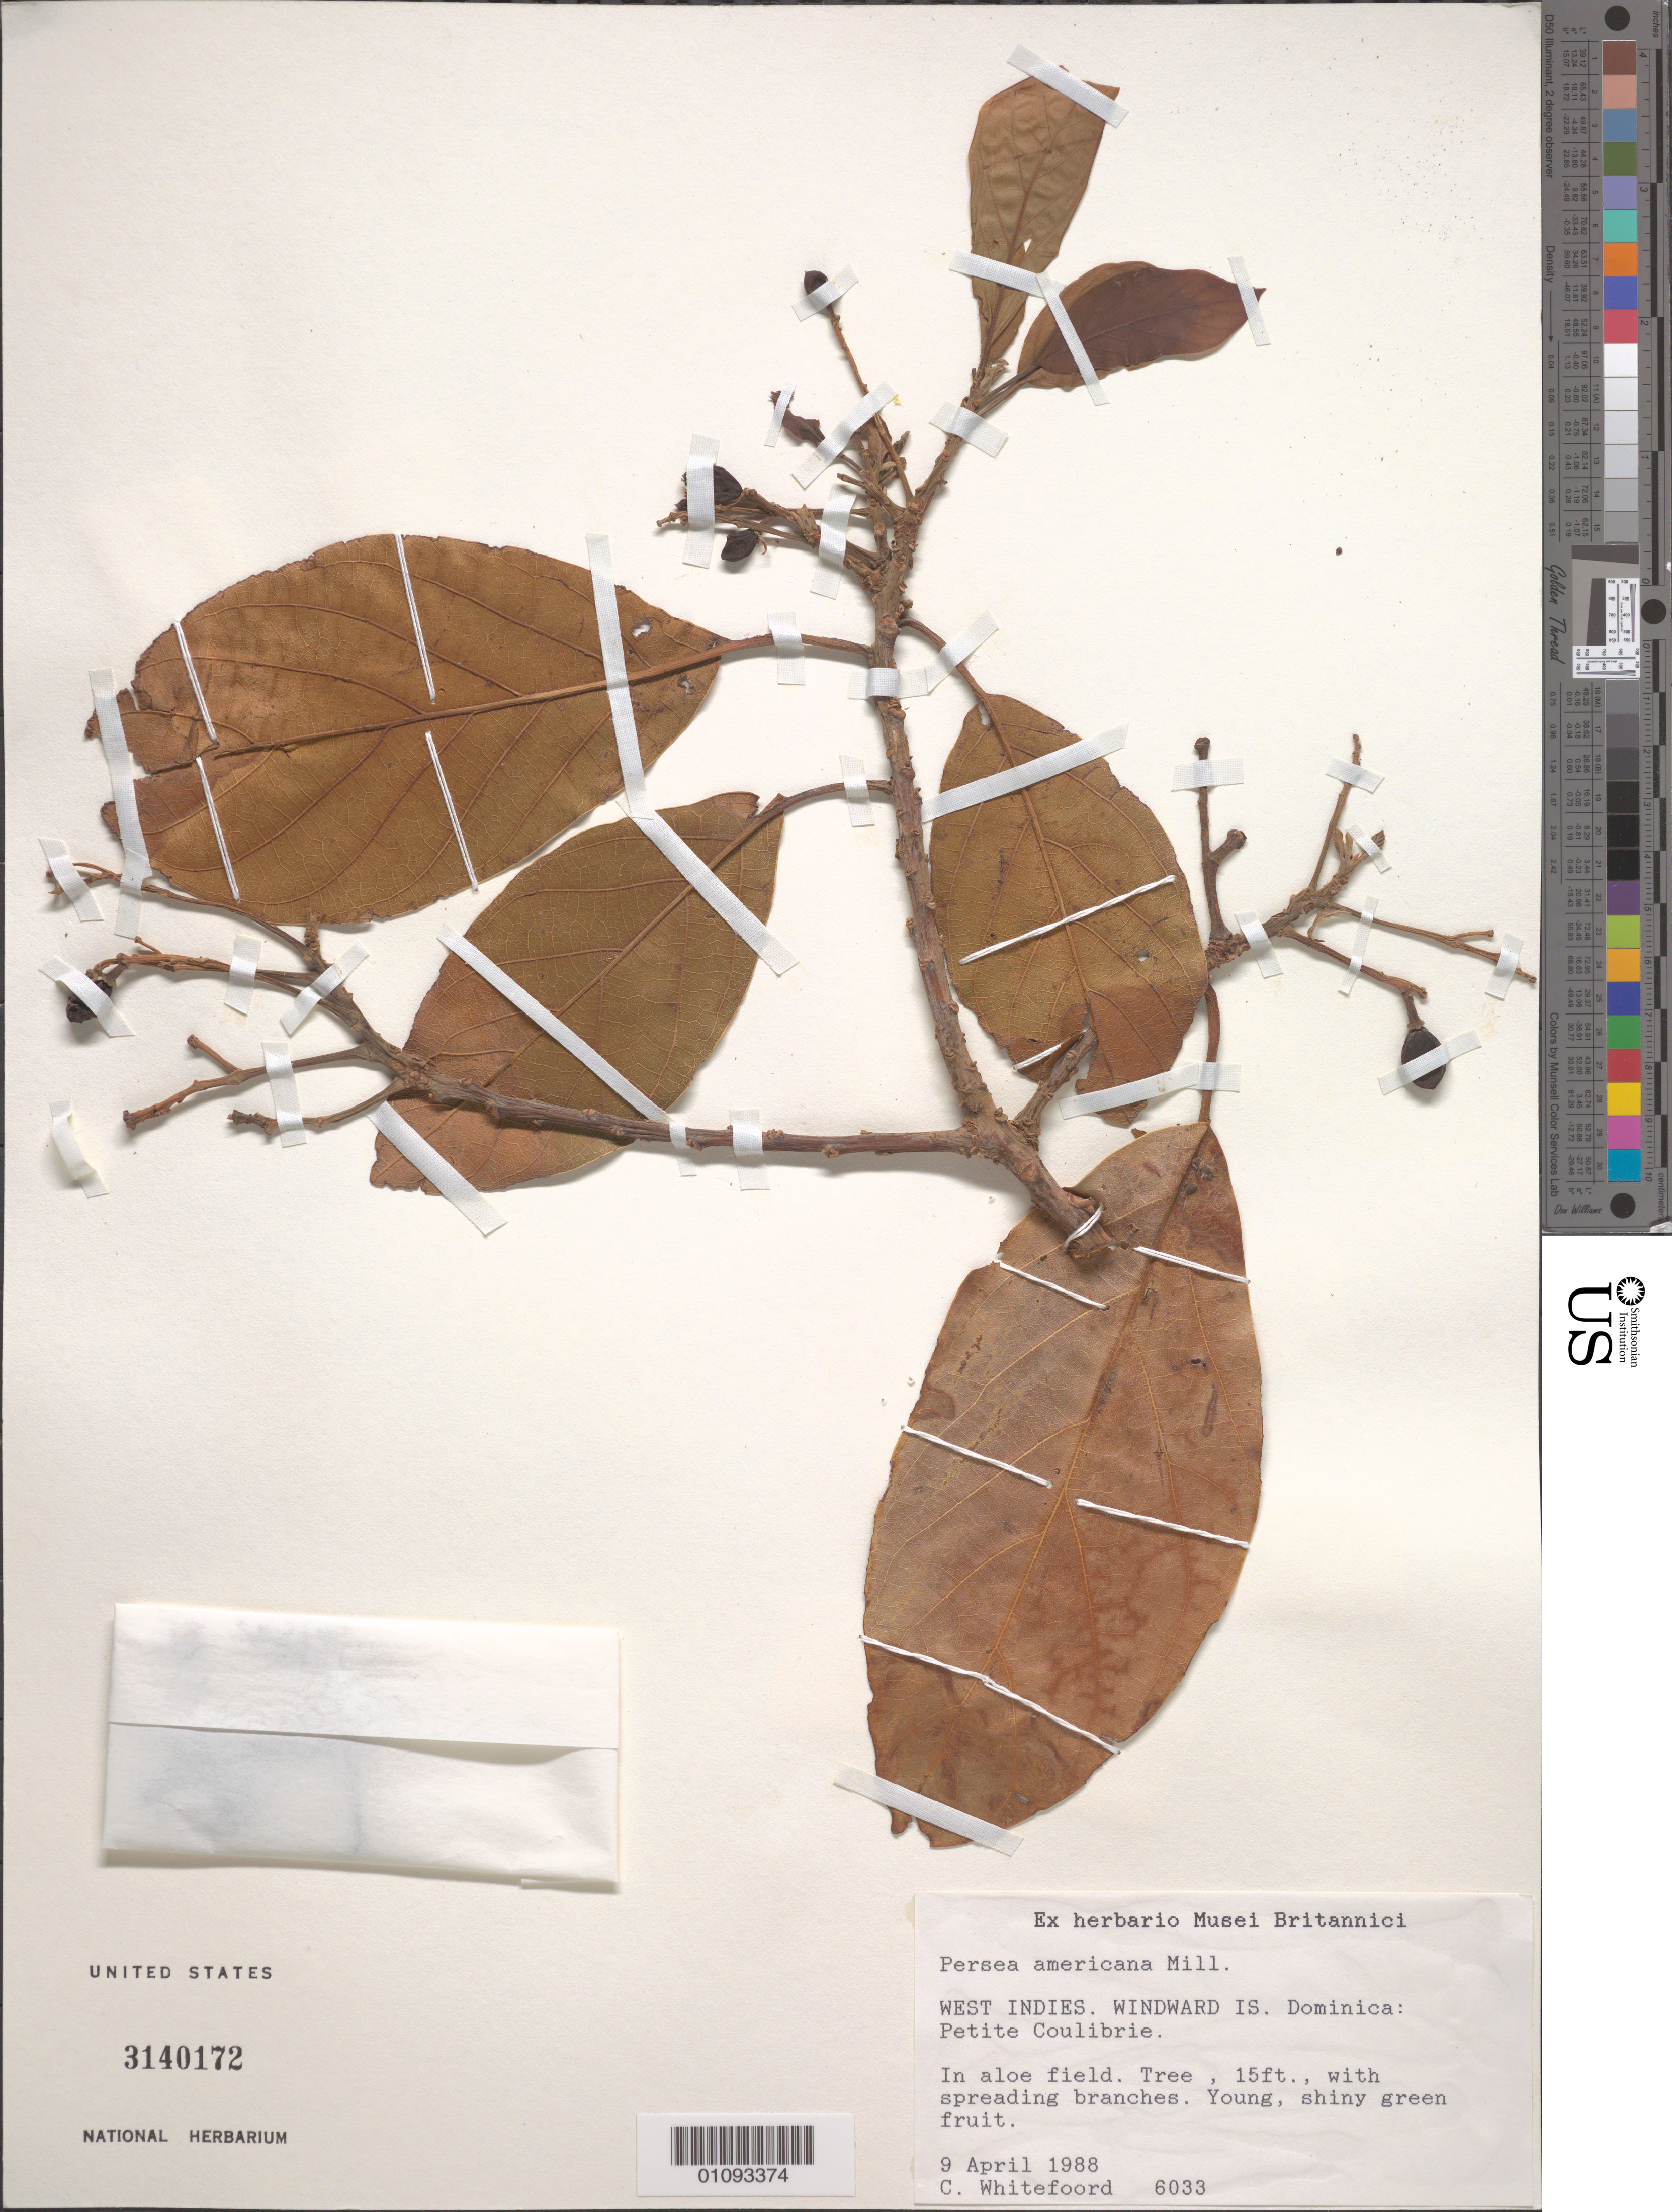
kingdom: Plantae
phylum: Tracheophyta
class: Magnoliopsida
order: Laurales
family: Lauraceae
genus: Persea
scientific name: Persea americana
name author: Mill.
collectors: C. Whitefoord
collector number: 6033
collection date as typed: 09 Apr 1988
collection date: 1988-04-09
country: Dominica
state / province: St. Mark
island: Dominica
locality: Petite Coulibrie.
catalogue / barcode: US 3140172